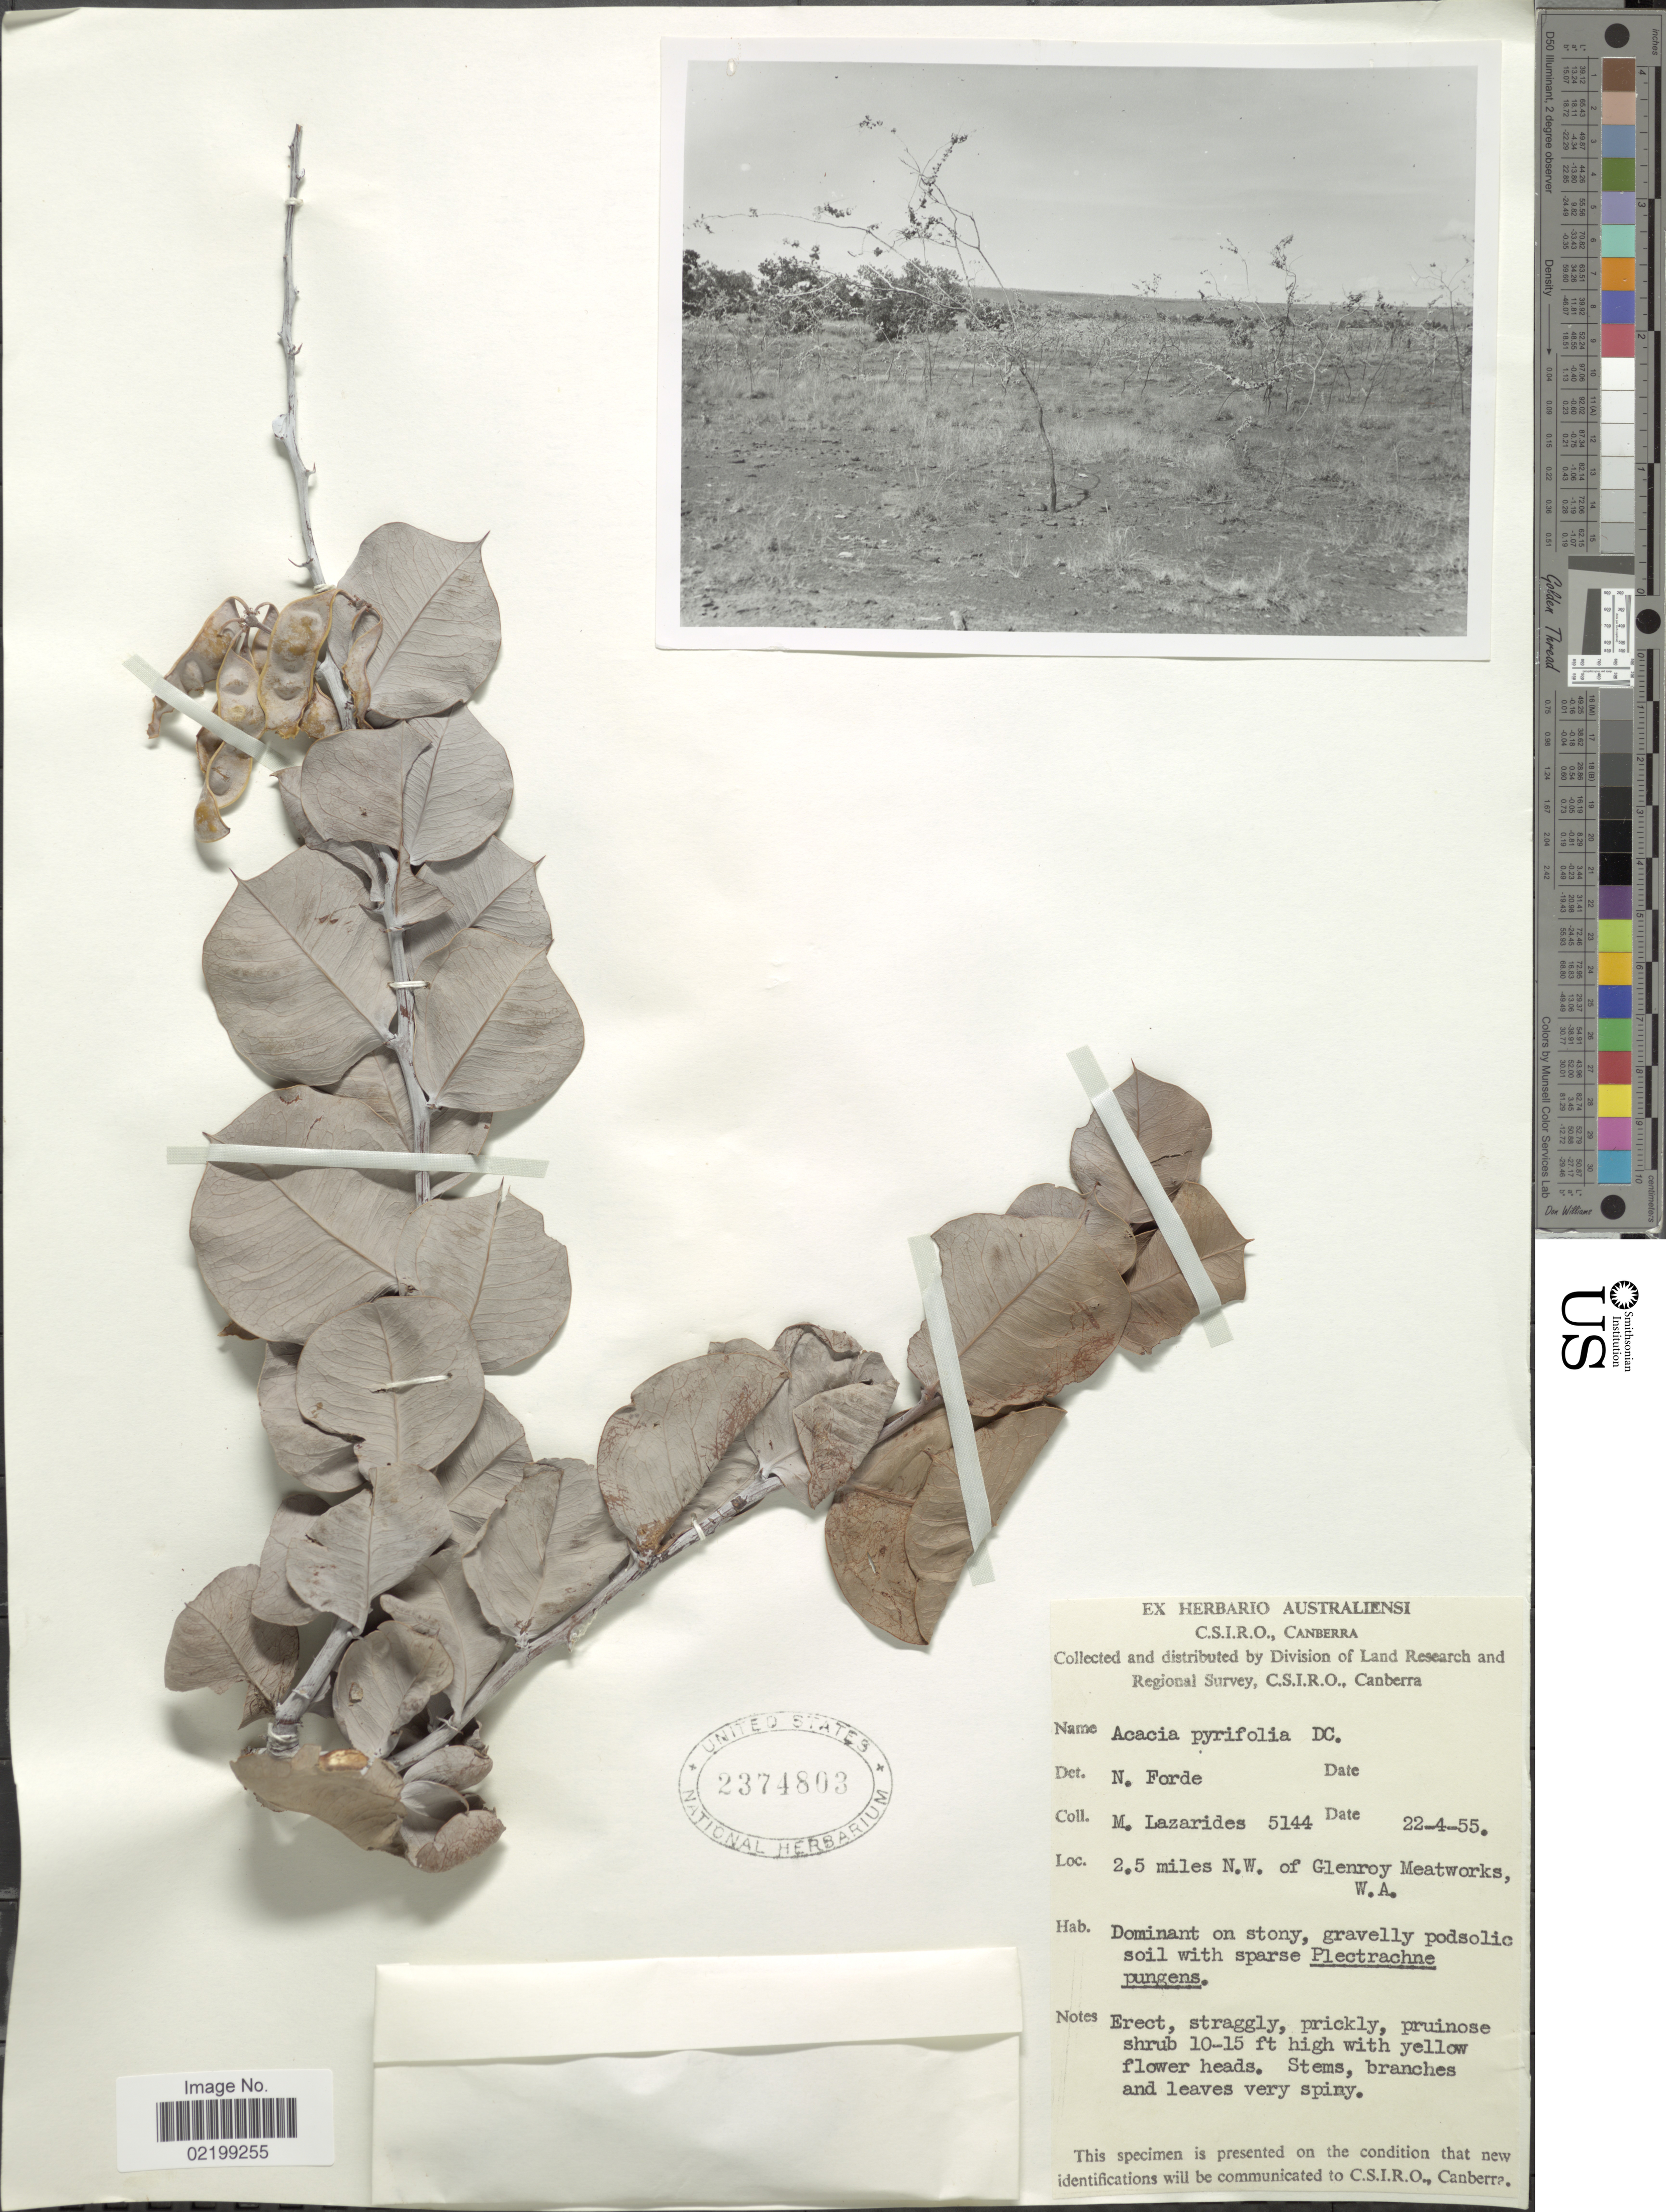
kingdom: Plantae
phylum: Tracheophyta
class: Magnoliopsida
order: Fabales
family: Fabaceae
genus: Acacia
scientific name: Acacia pyrifolia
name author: DC.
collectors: M. Lazarides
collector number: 5144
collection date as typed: Transcribed d/m/y: 22/4/55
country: Australia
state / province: Western Australia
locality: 2.5 miles N.W. of Glenroy Meartworks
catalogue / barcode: US 2374803